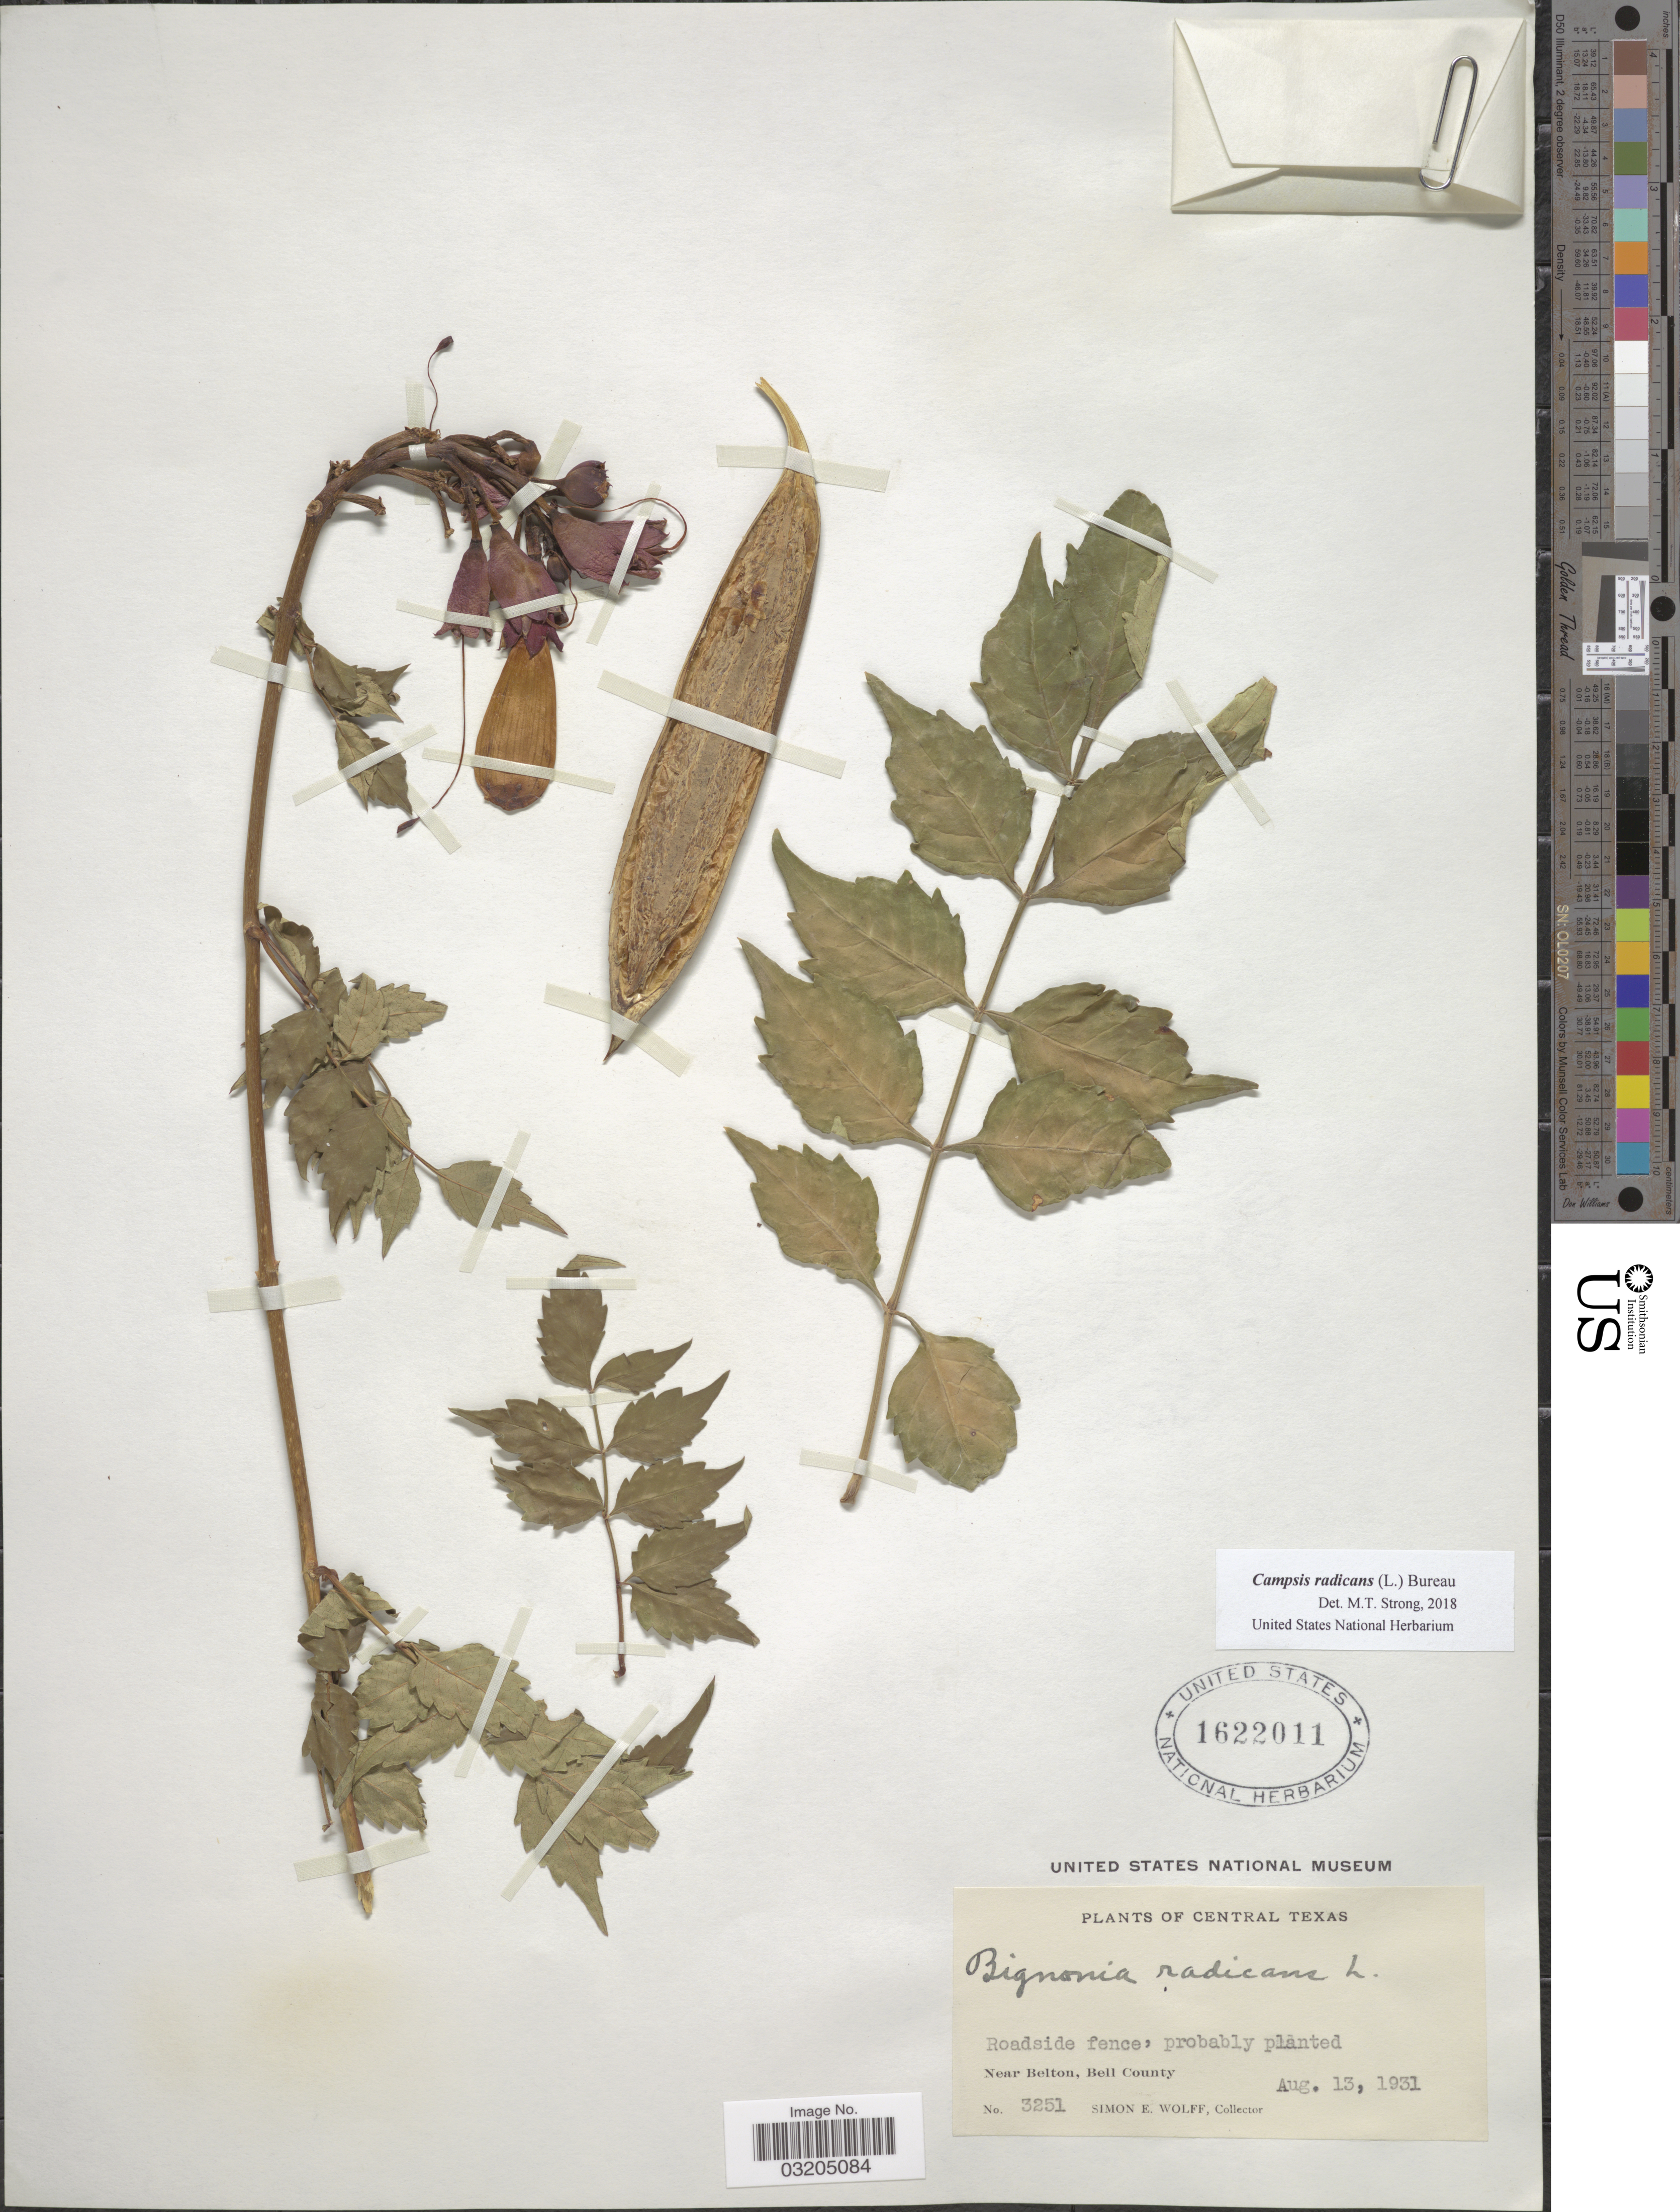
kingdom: Plantae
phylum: Tracheophyta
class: Magnoliopsida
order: Lamiales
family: Bignoniaceae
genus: Campsis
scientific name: Campsis radicans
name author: (L.) Seem.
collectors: S. E. Wolff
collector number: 3251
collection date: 1931-08-13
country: United States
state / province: Texas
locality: Central Texas. Near Belton, Bell County.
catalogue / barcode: US 1622011